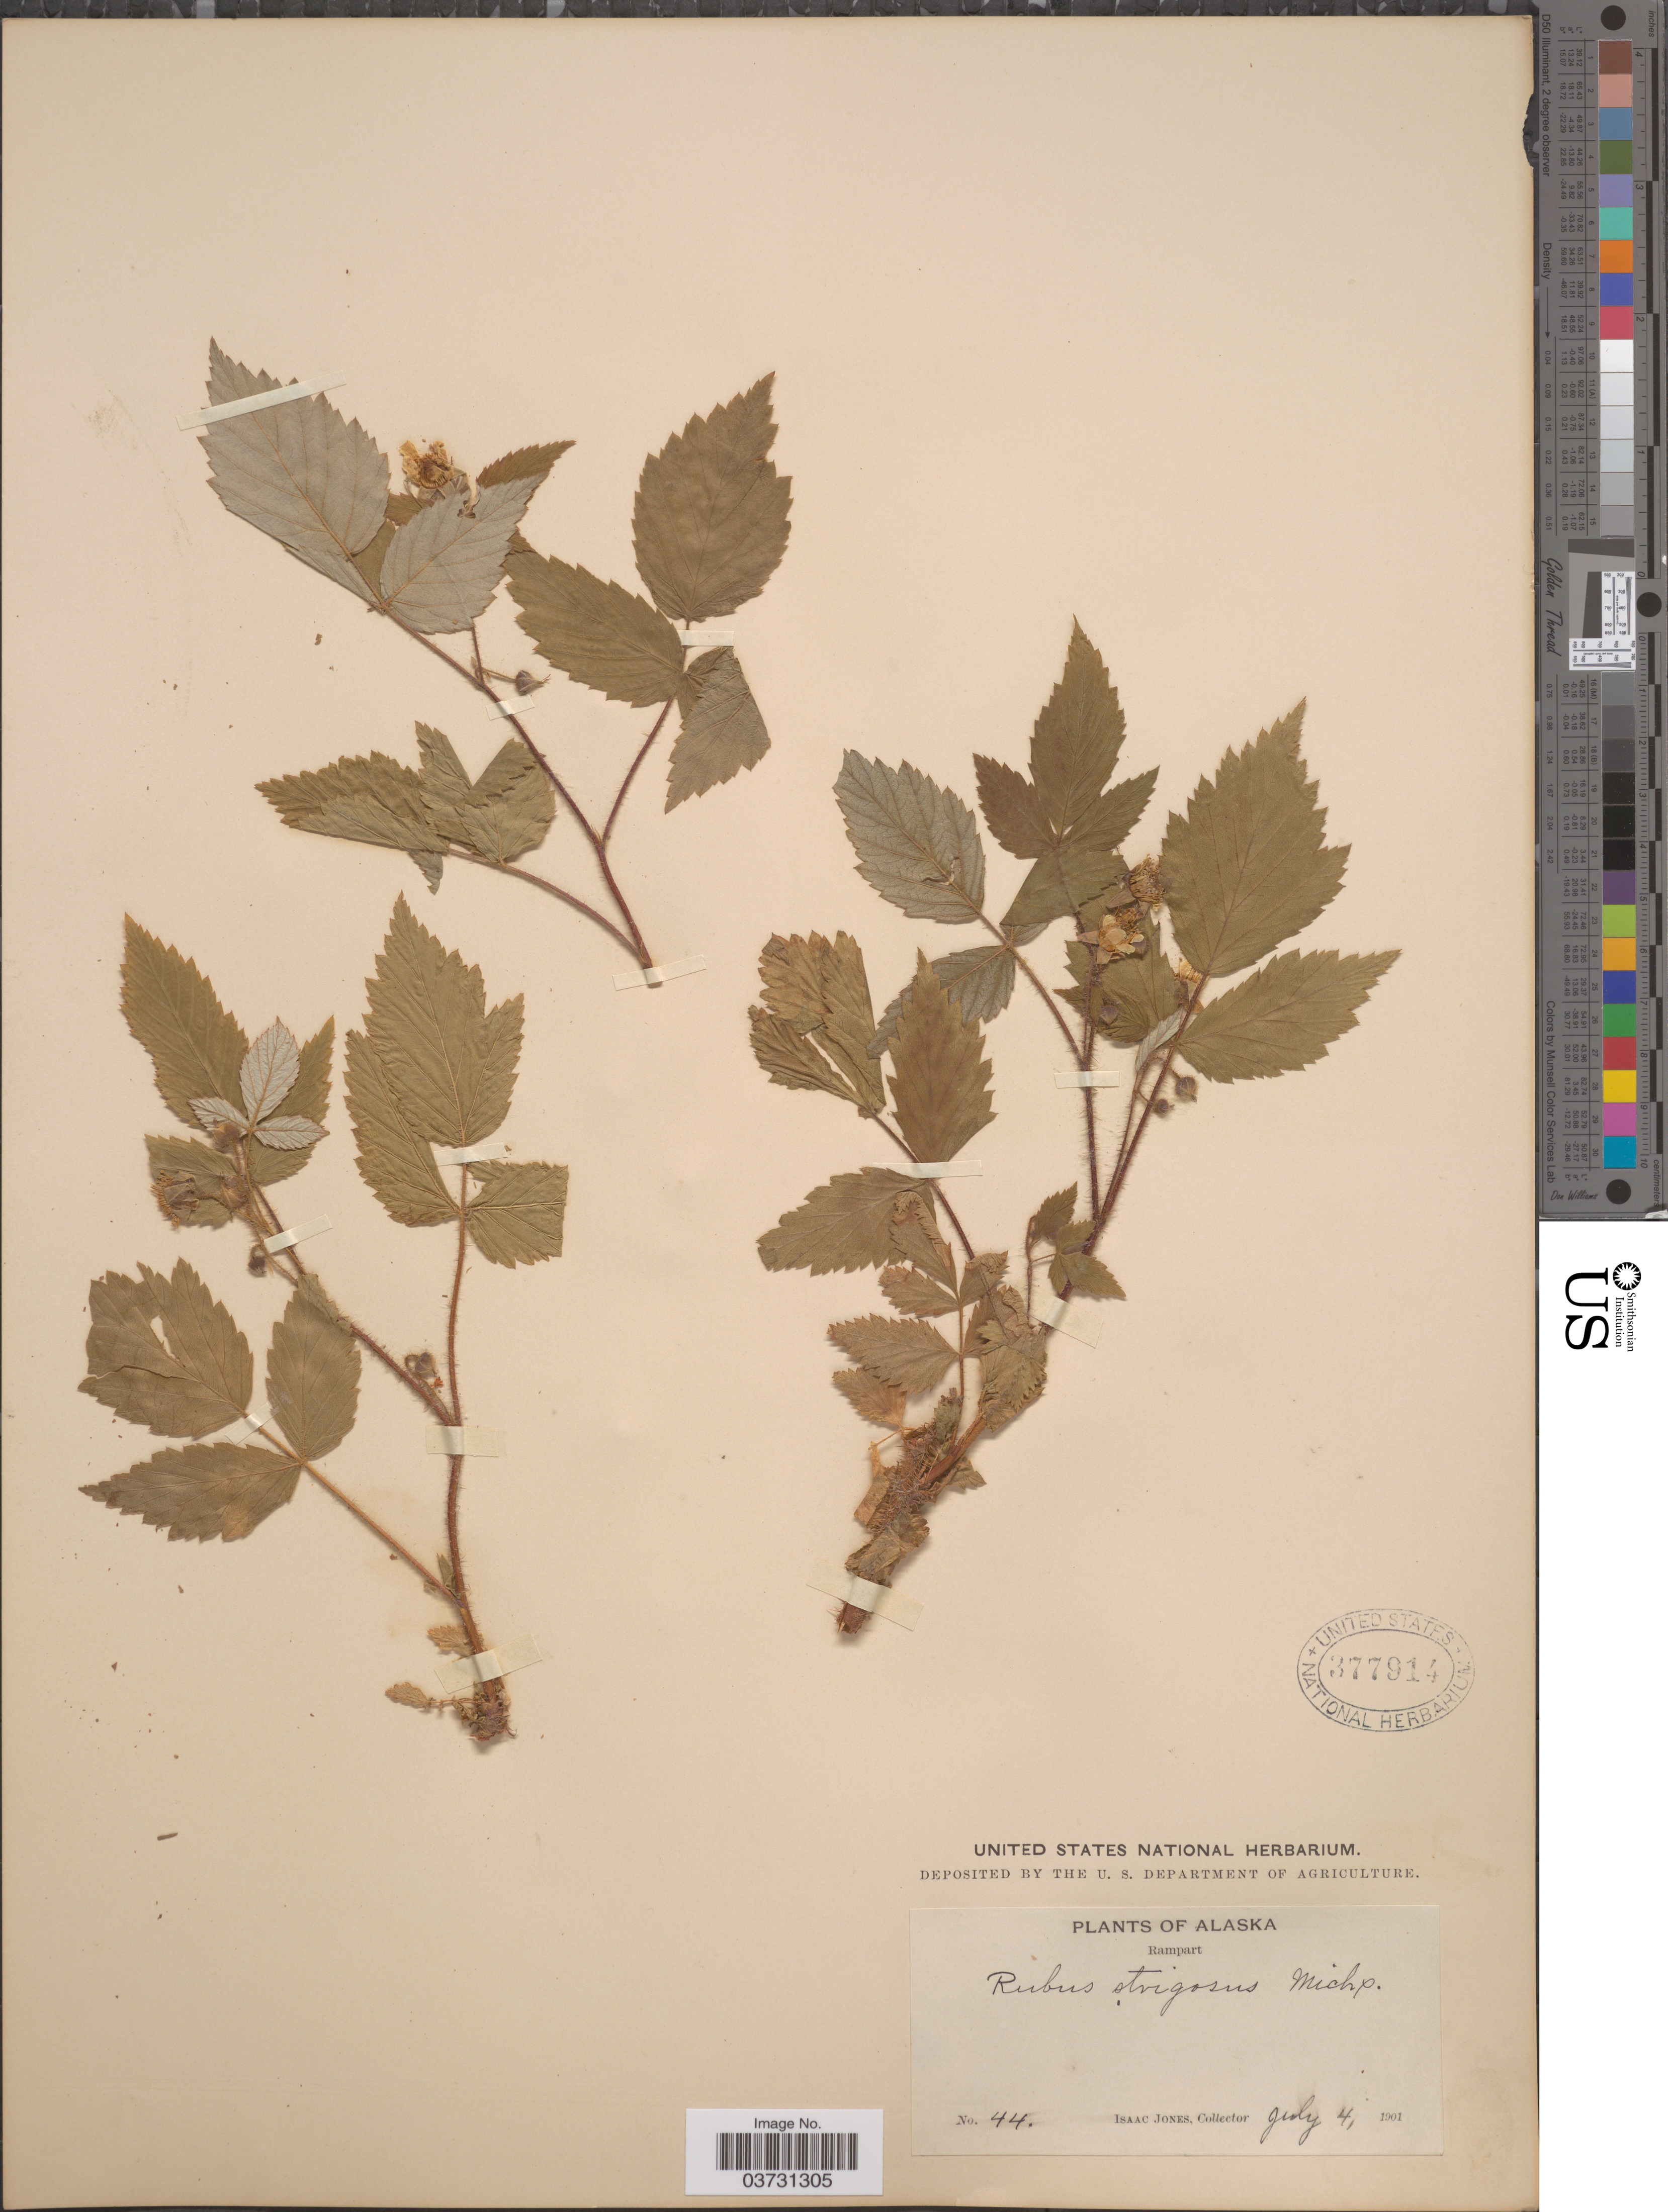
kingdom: Plantae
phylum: Tracheophyta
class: Magnoliopsida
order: Rosales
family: Rosaceae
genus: Rubus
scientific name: Rubus strigosus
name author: Michx.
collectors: I. Jones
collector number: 44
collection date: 1901-07-04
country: United States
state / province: Alaska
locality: Rampart.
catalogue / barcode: US 377914